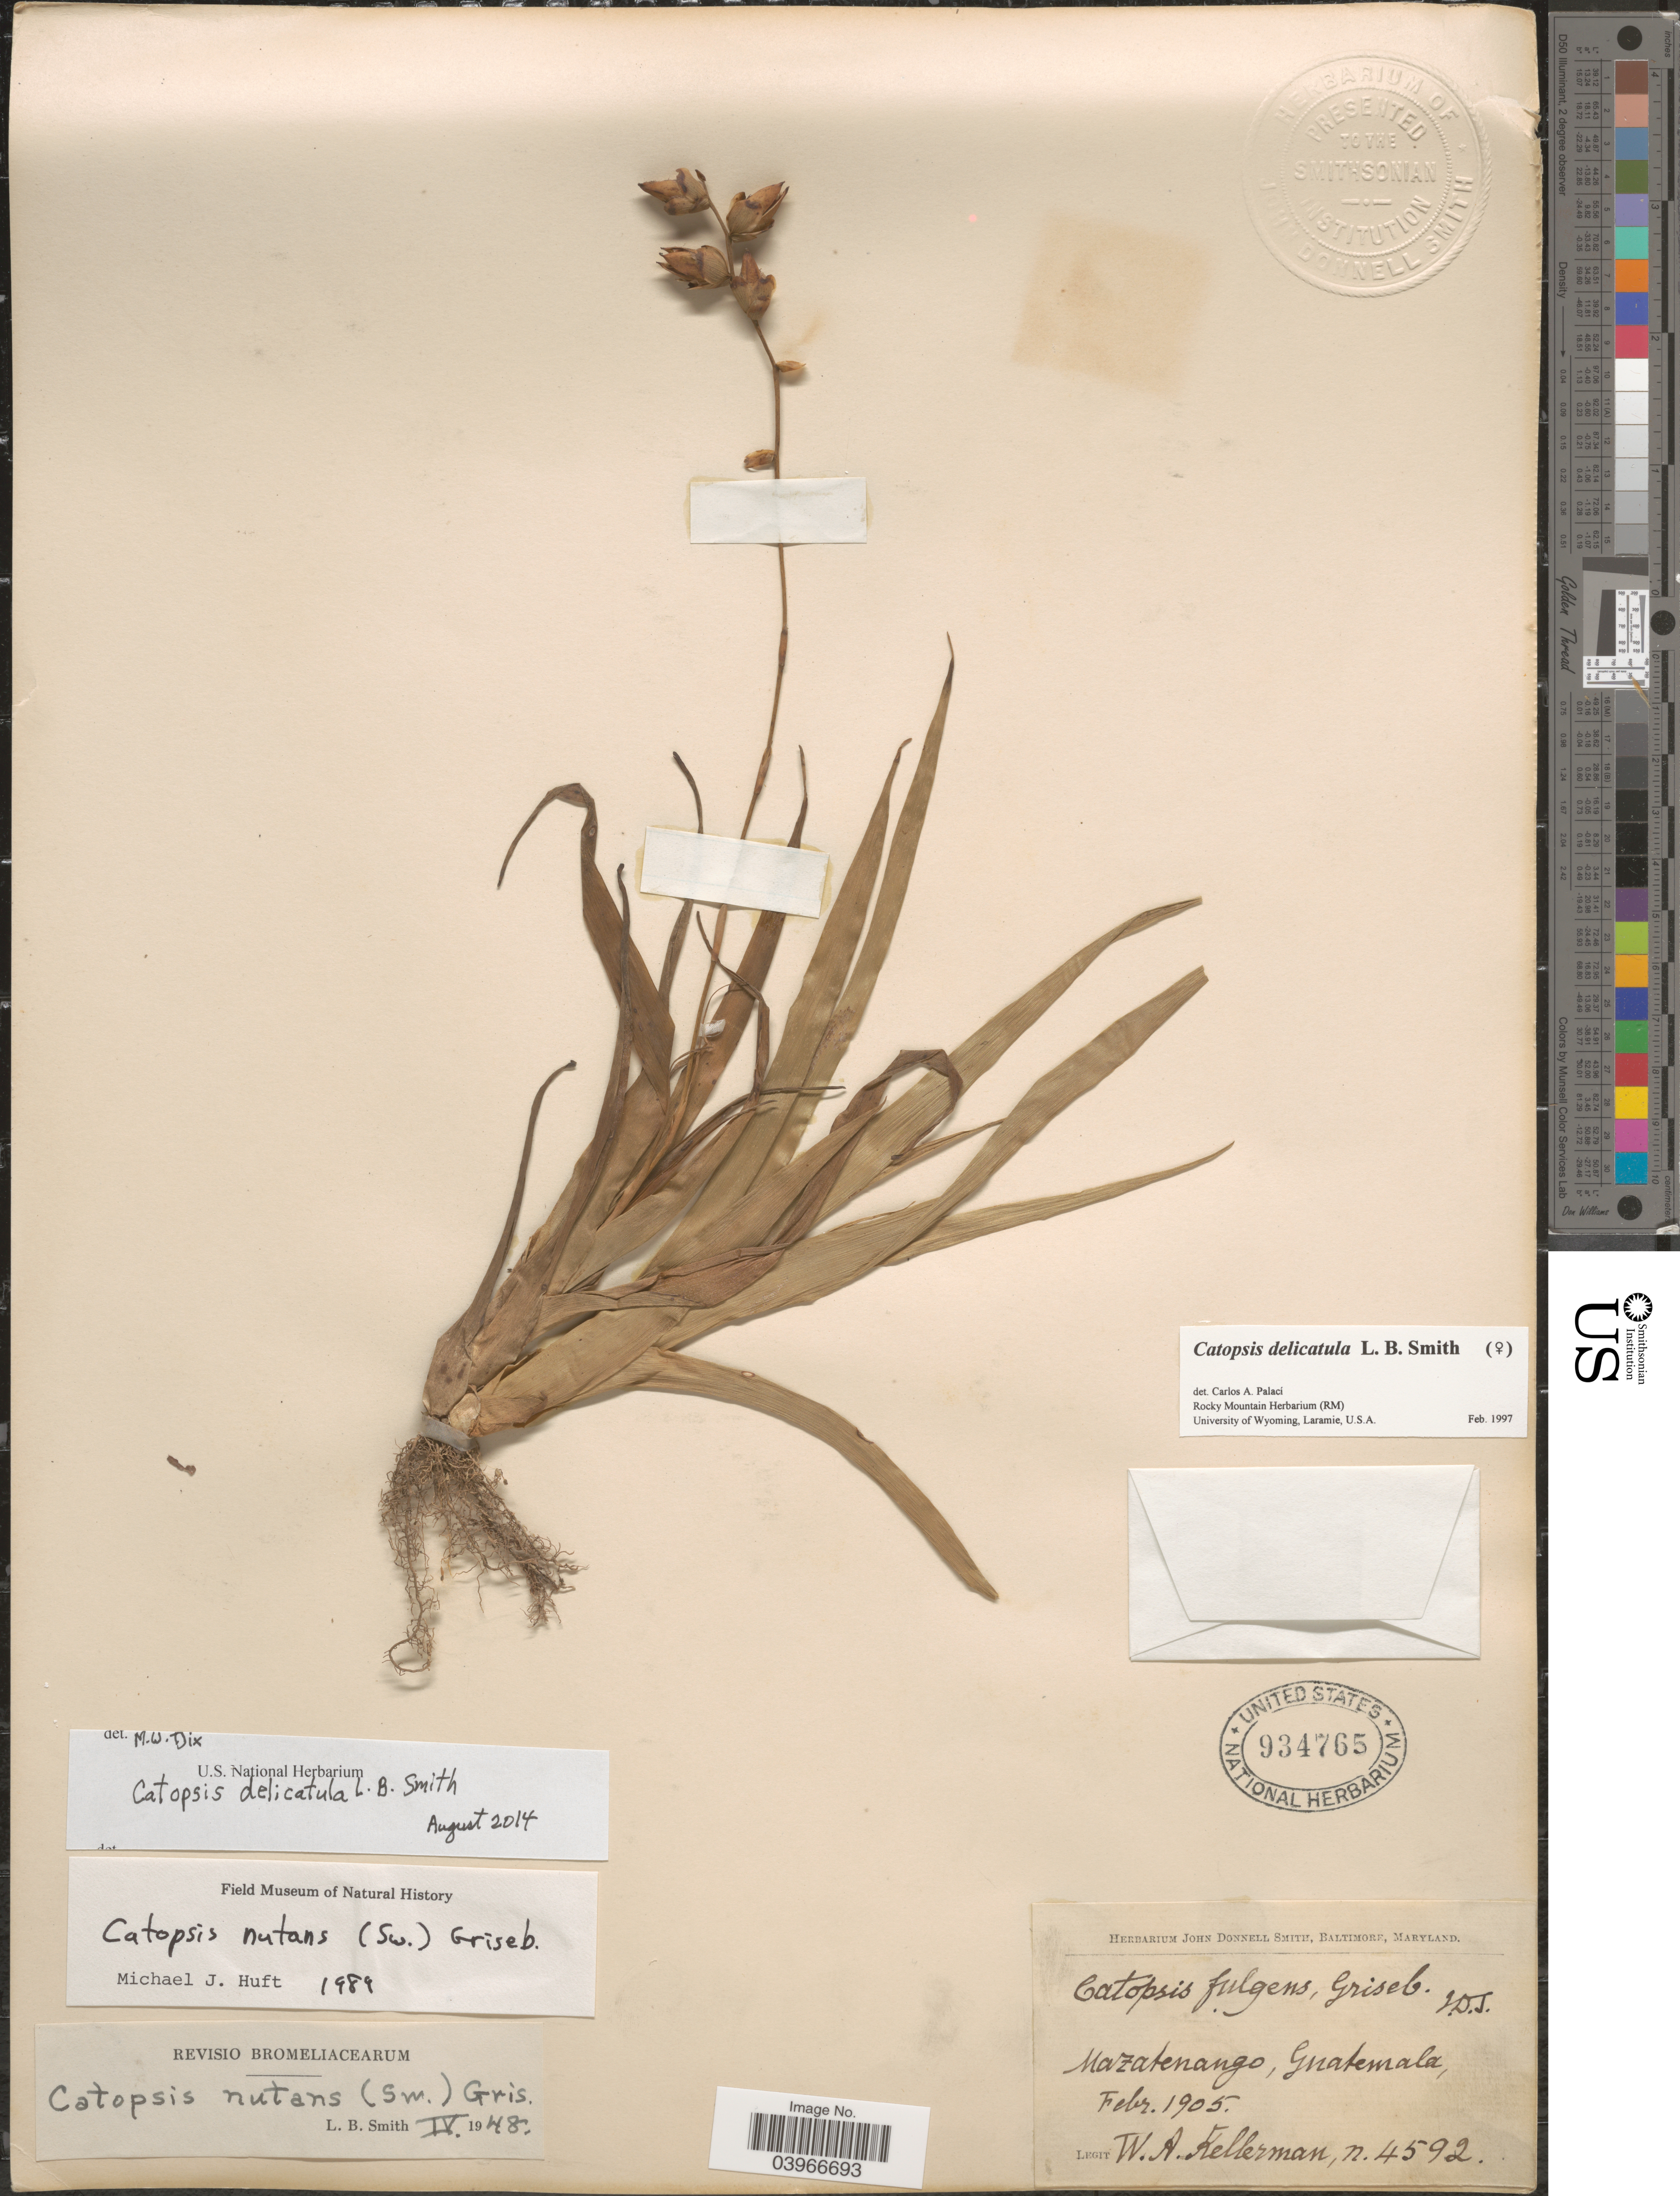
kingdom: Plantae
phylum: Tracheophyta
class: Liliopsida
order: Poales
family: Bromeliaceae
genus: Catopsis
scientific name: Catopsis delicatula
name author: L.B. Sm.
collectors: W. Kellerman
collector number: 4592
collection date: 1905-02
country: Guatemala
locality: Mazatenango.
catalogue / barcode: US 934765